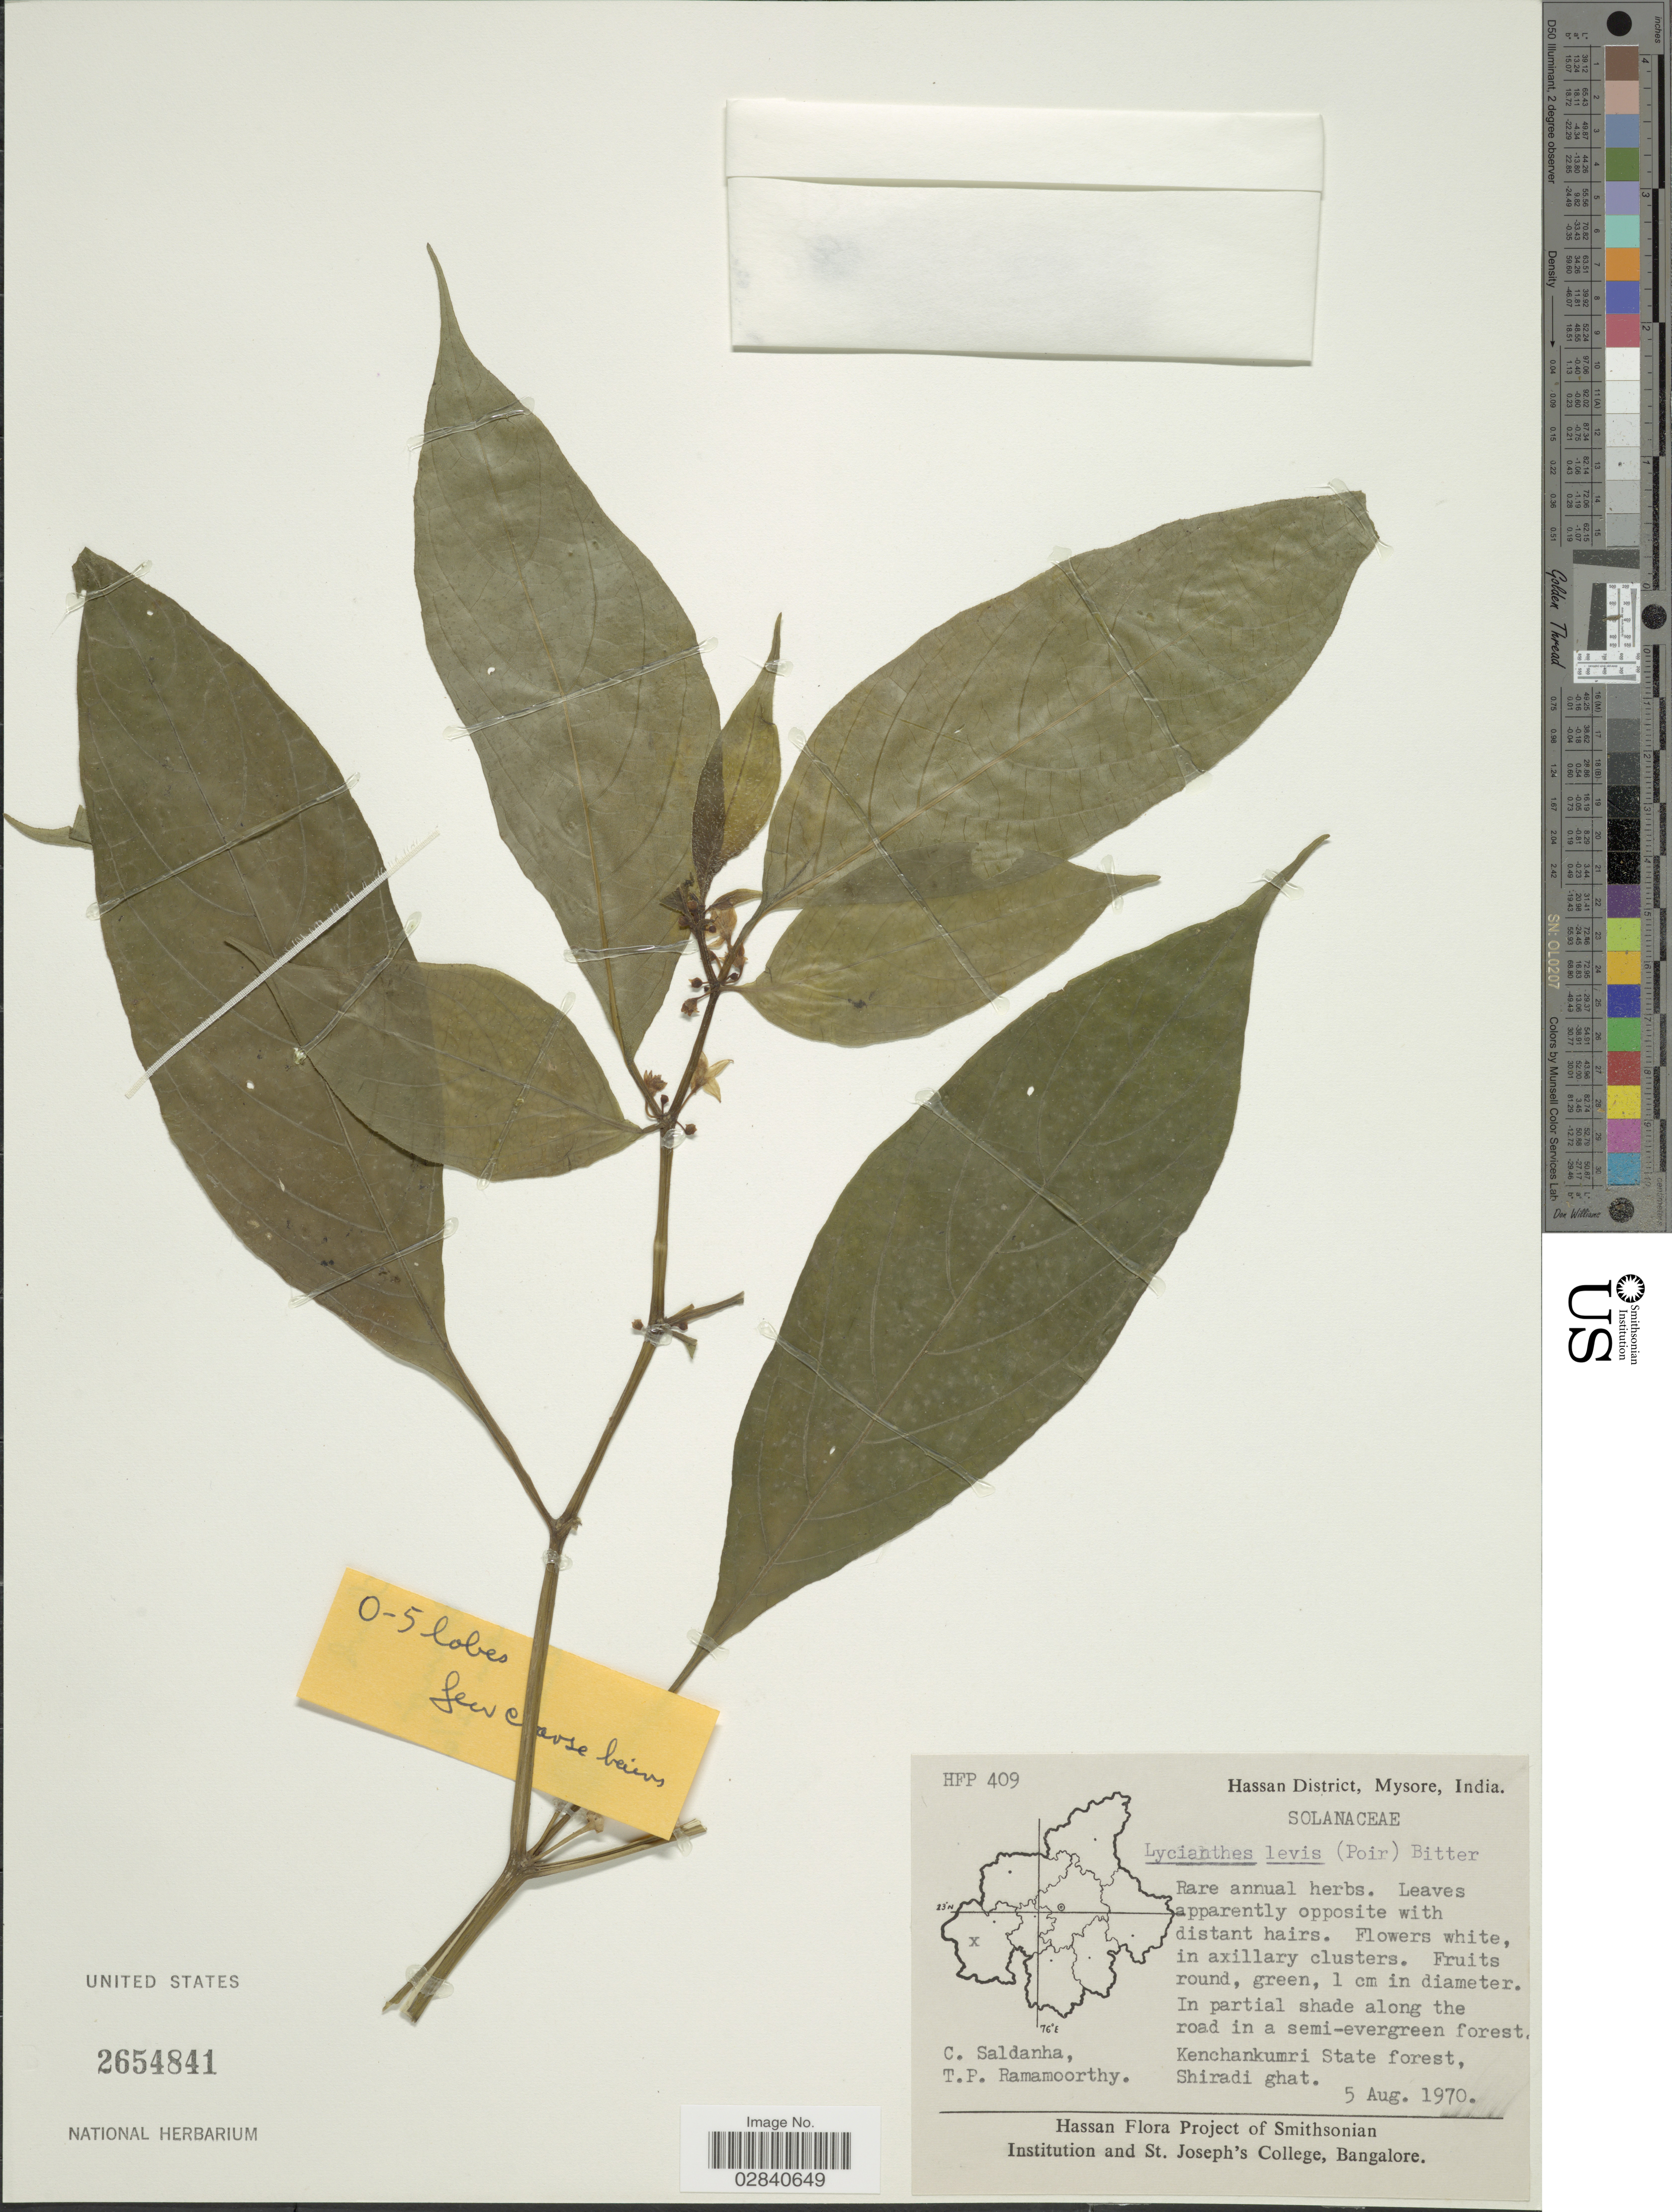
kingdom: Plantae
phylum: Tracheophyta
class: Magnoliopsida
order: Solanales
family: Solanaceae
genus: Lycianthes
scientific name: Lycianthes laevis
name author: (Dunal) Bitter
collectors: C. Saldanha & T. P. Ramamoorthy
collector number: HFP 409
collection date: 1970-08-05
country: India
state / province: Karnataka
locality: Hassan District, Mysore. Kenchankumri State forest, Shiradi ghat.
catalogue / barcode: US 2654841